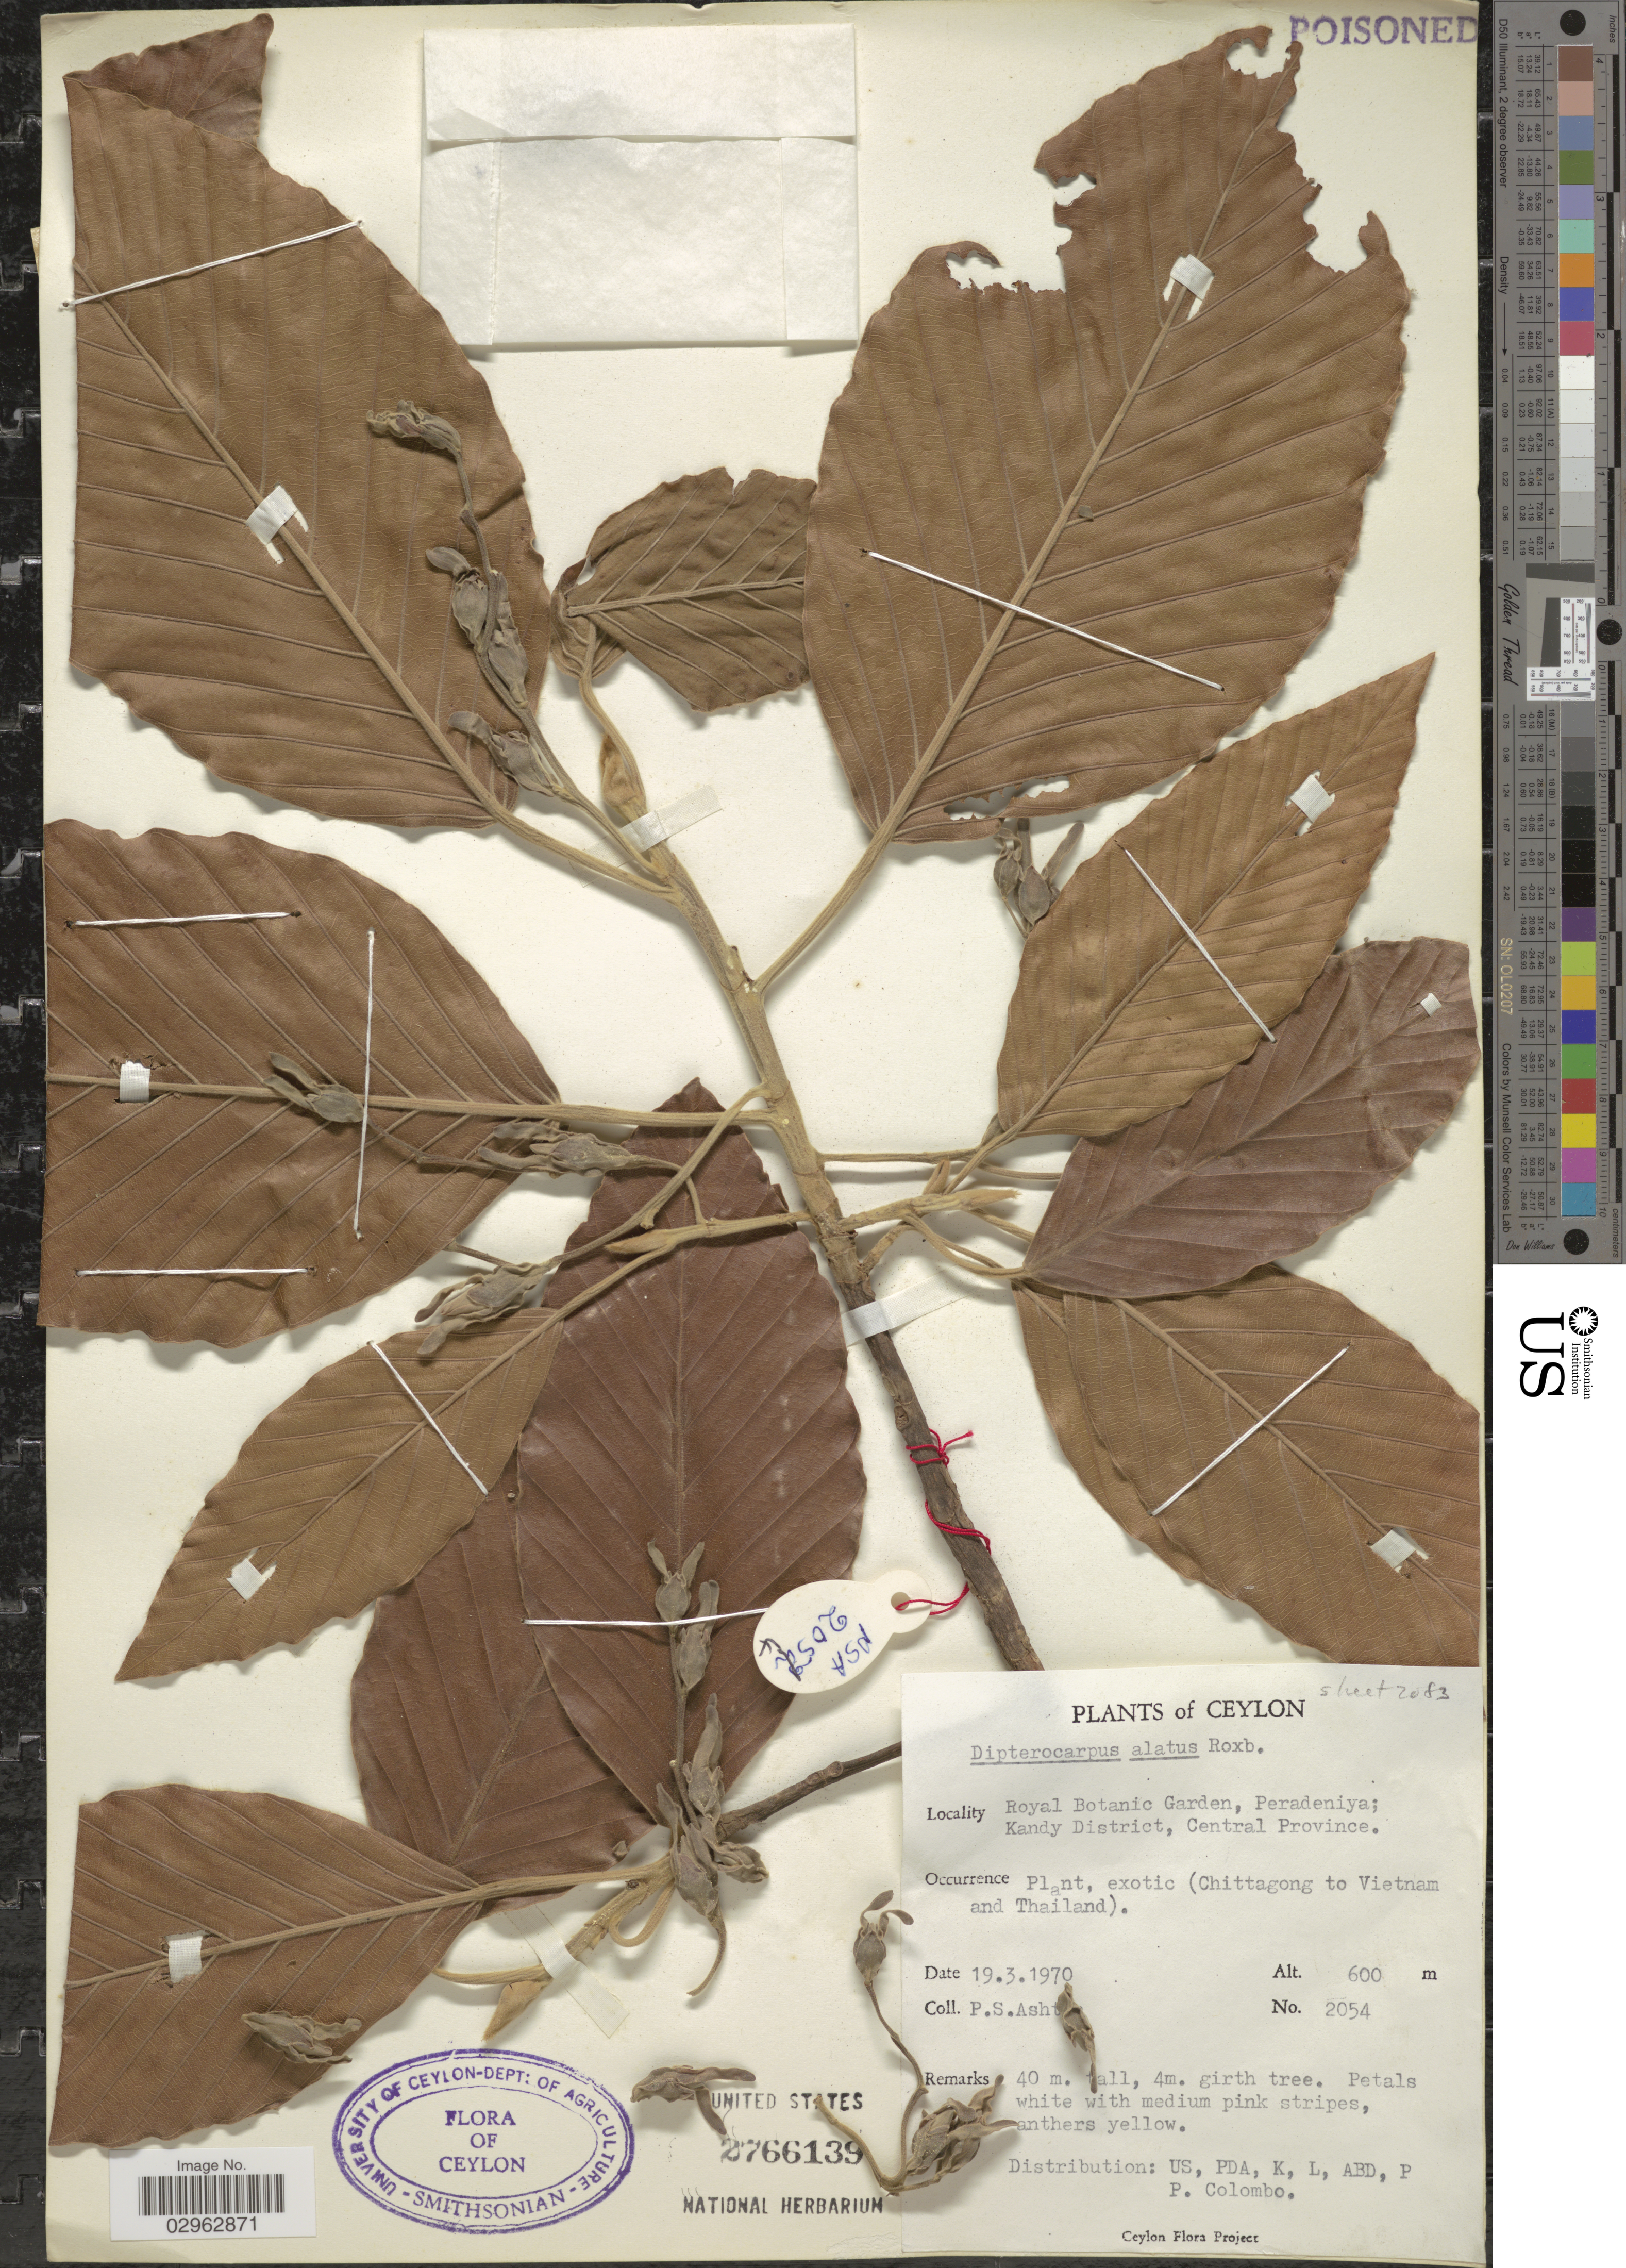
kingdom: Plantae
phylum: Tracheophyta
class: Magnoliopsida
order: Malvales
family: Dipterocarpaceae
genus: Dipterocarpus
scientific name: Dipterocarpus alatus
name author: Roxb.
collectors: P. S. Ashton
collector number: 2054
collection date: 1970-03-19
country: Sri Lanka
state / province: Central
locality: Ceylon. Royal Botanic Garden, Peradeniya; Kandy District.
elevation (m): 600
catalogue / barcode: US 2766139